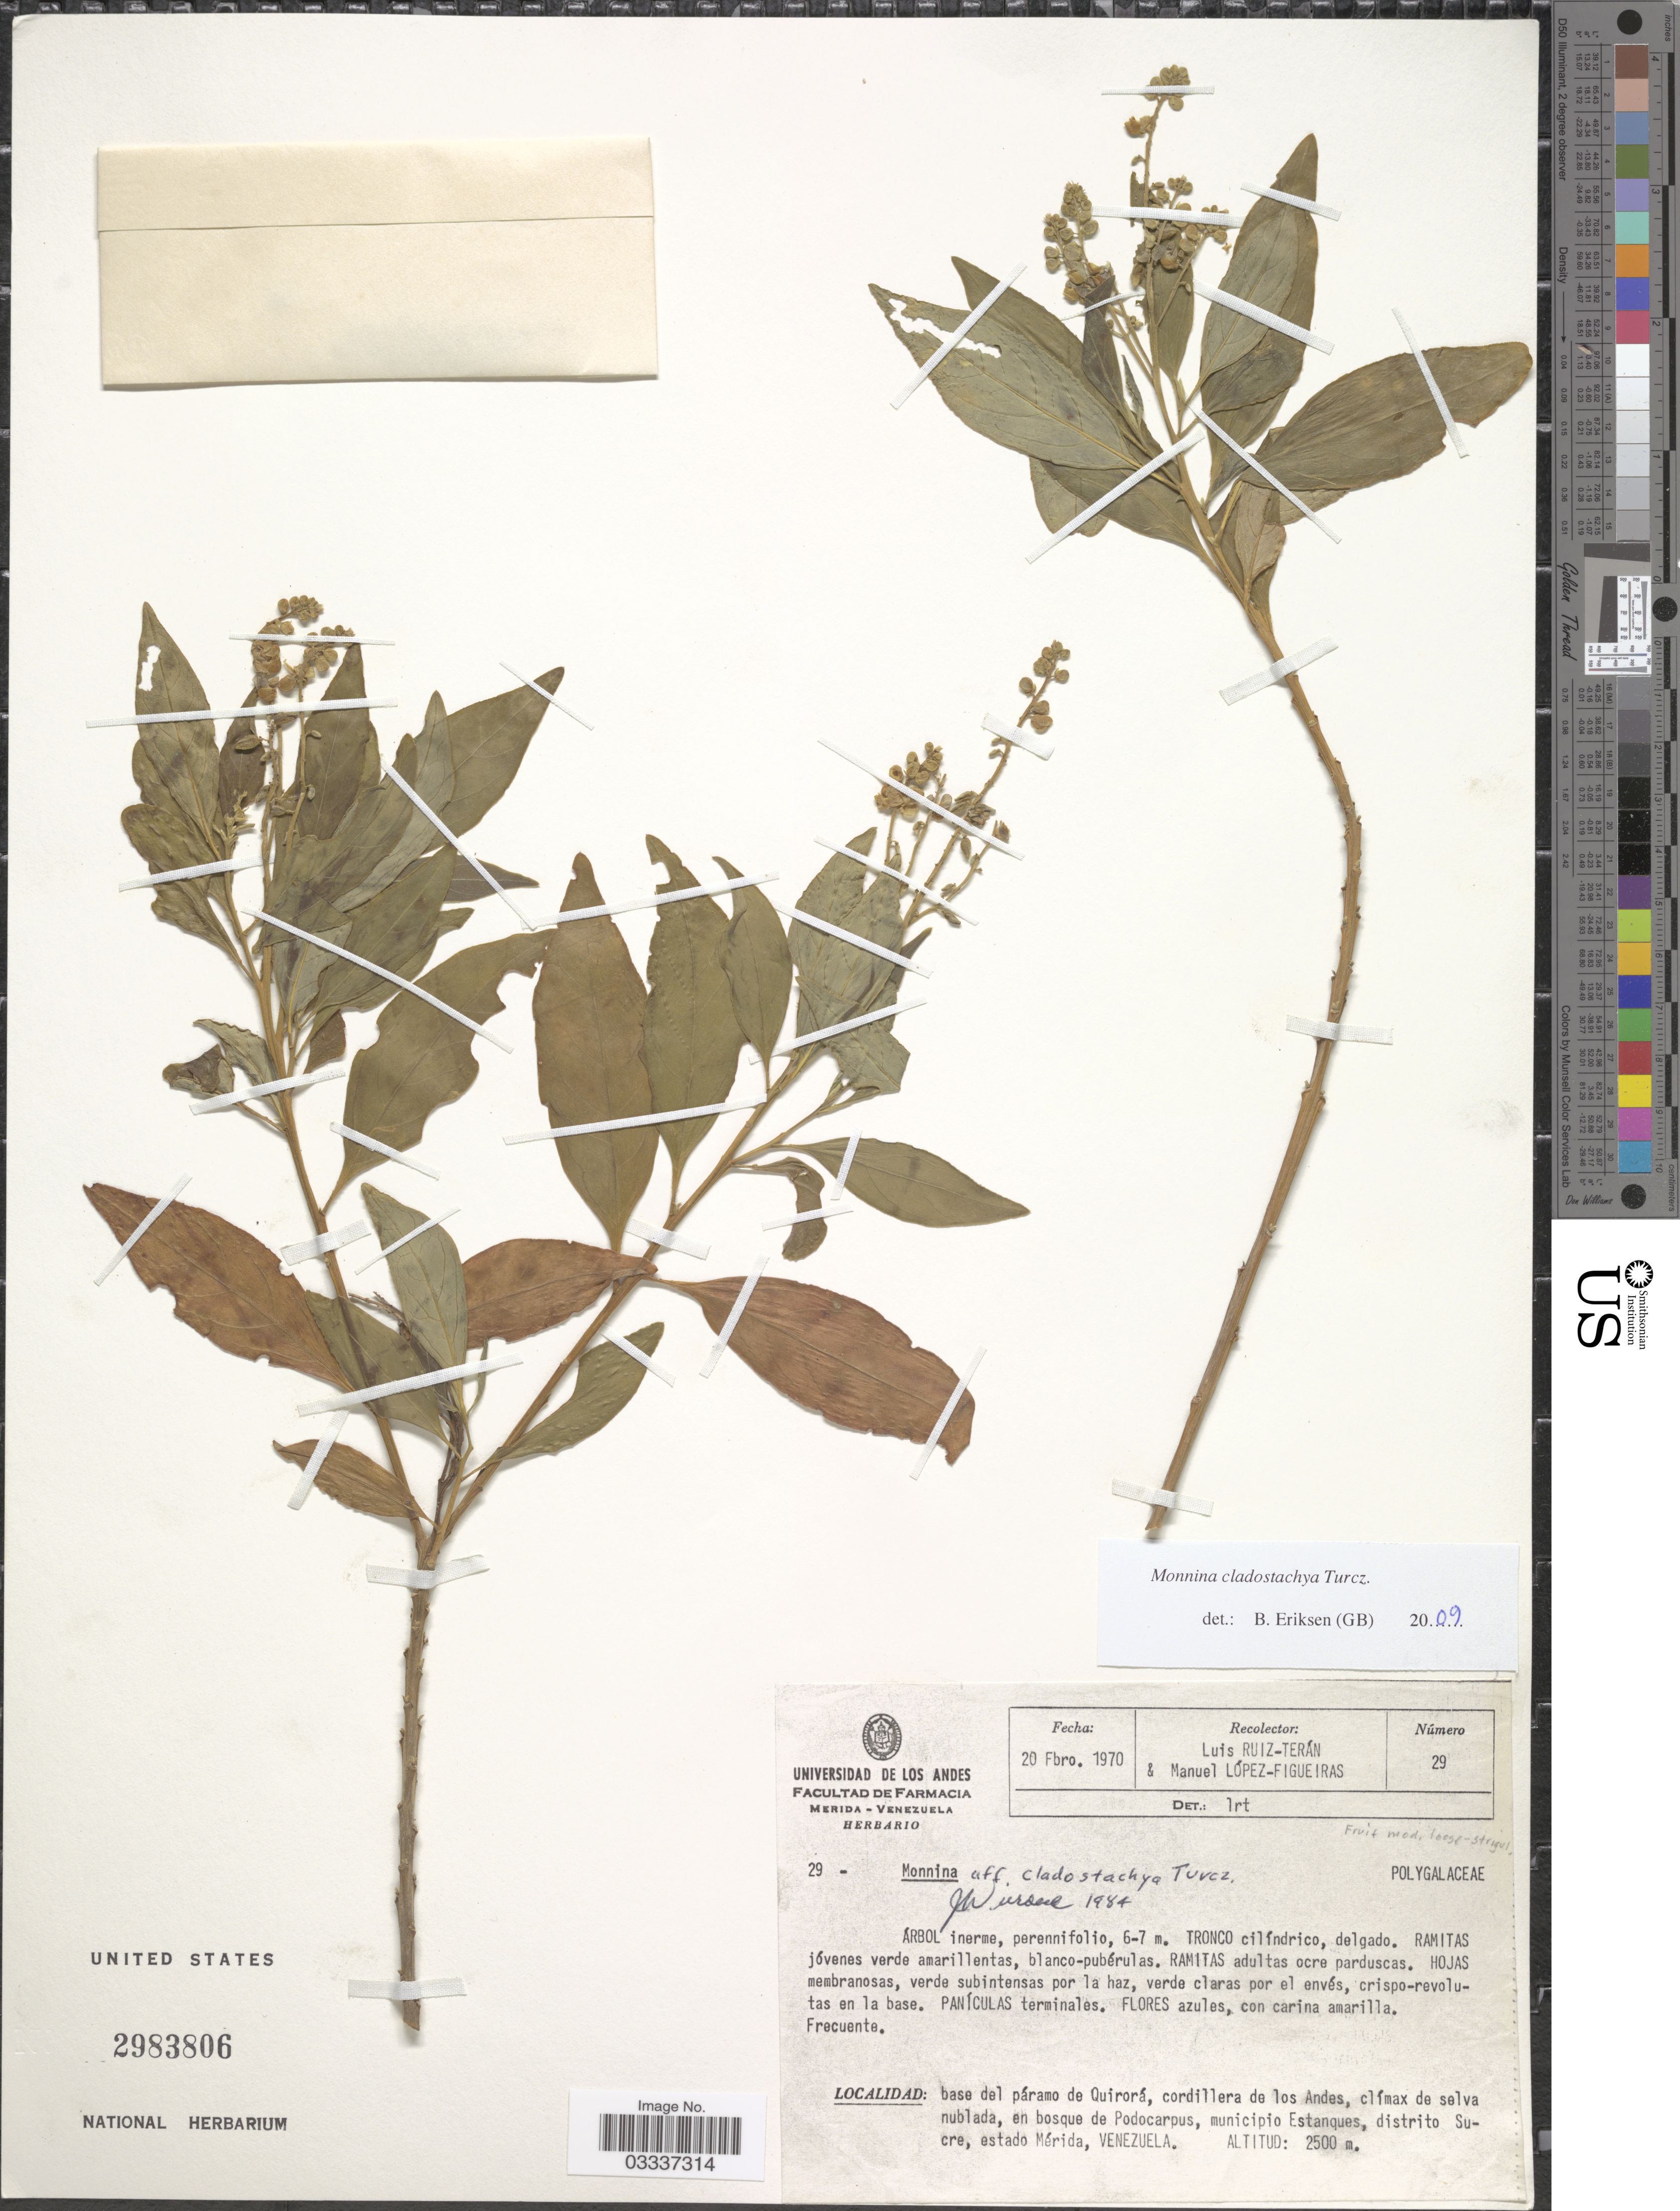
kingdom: Plantae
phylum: Tracheophyta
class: Magnoliopsida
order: Fabales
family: Polygalaceae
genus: Monnina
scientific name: Monnina cladostachya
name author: Turcz.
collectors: L. Teran & M. López Figueiras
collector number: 29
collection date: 1970-02-20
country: Venezuela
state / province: Mérida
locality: Base del páramo de Quirorá, cordillera de los Andes, clímax de selva nublada, en bosque de Podocarpus, municipio Estanques, distrito Sucre.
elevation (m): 2500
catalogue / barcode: US 2983806